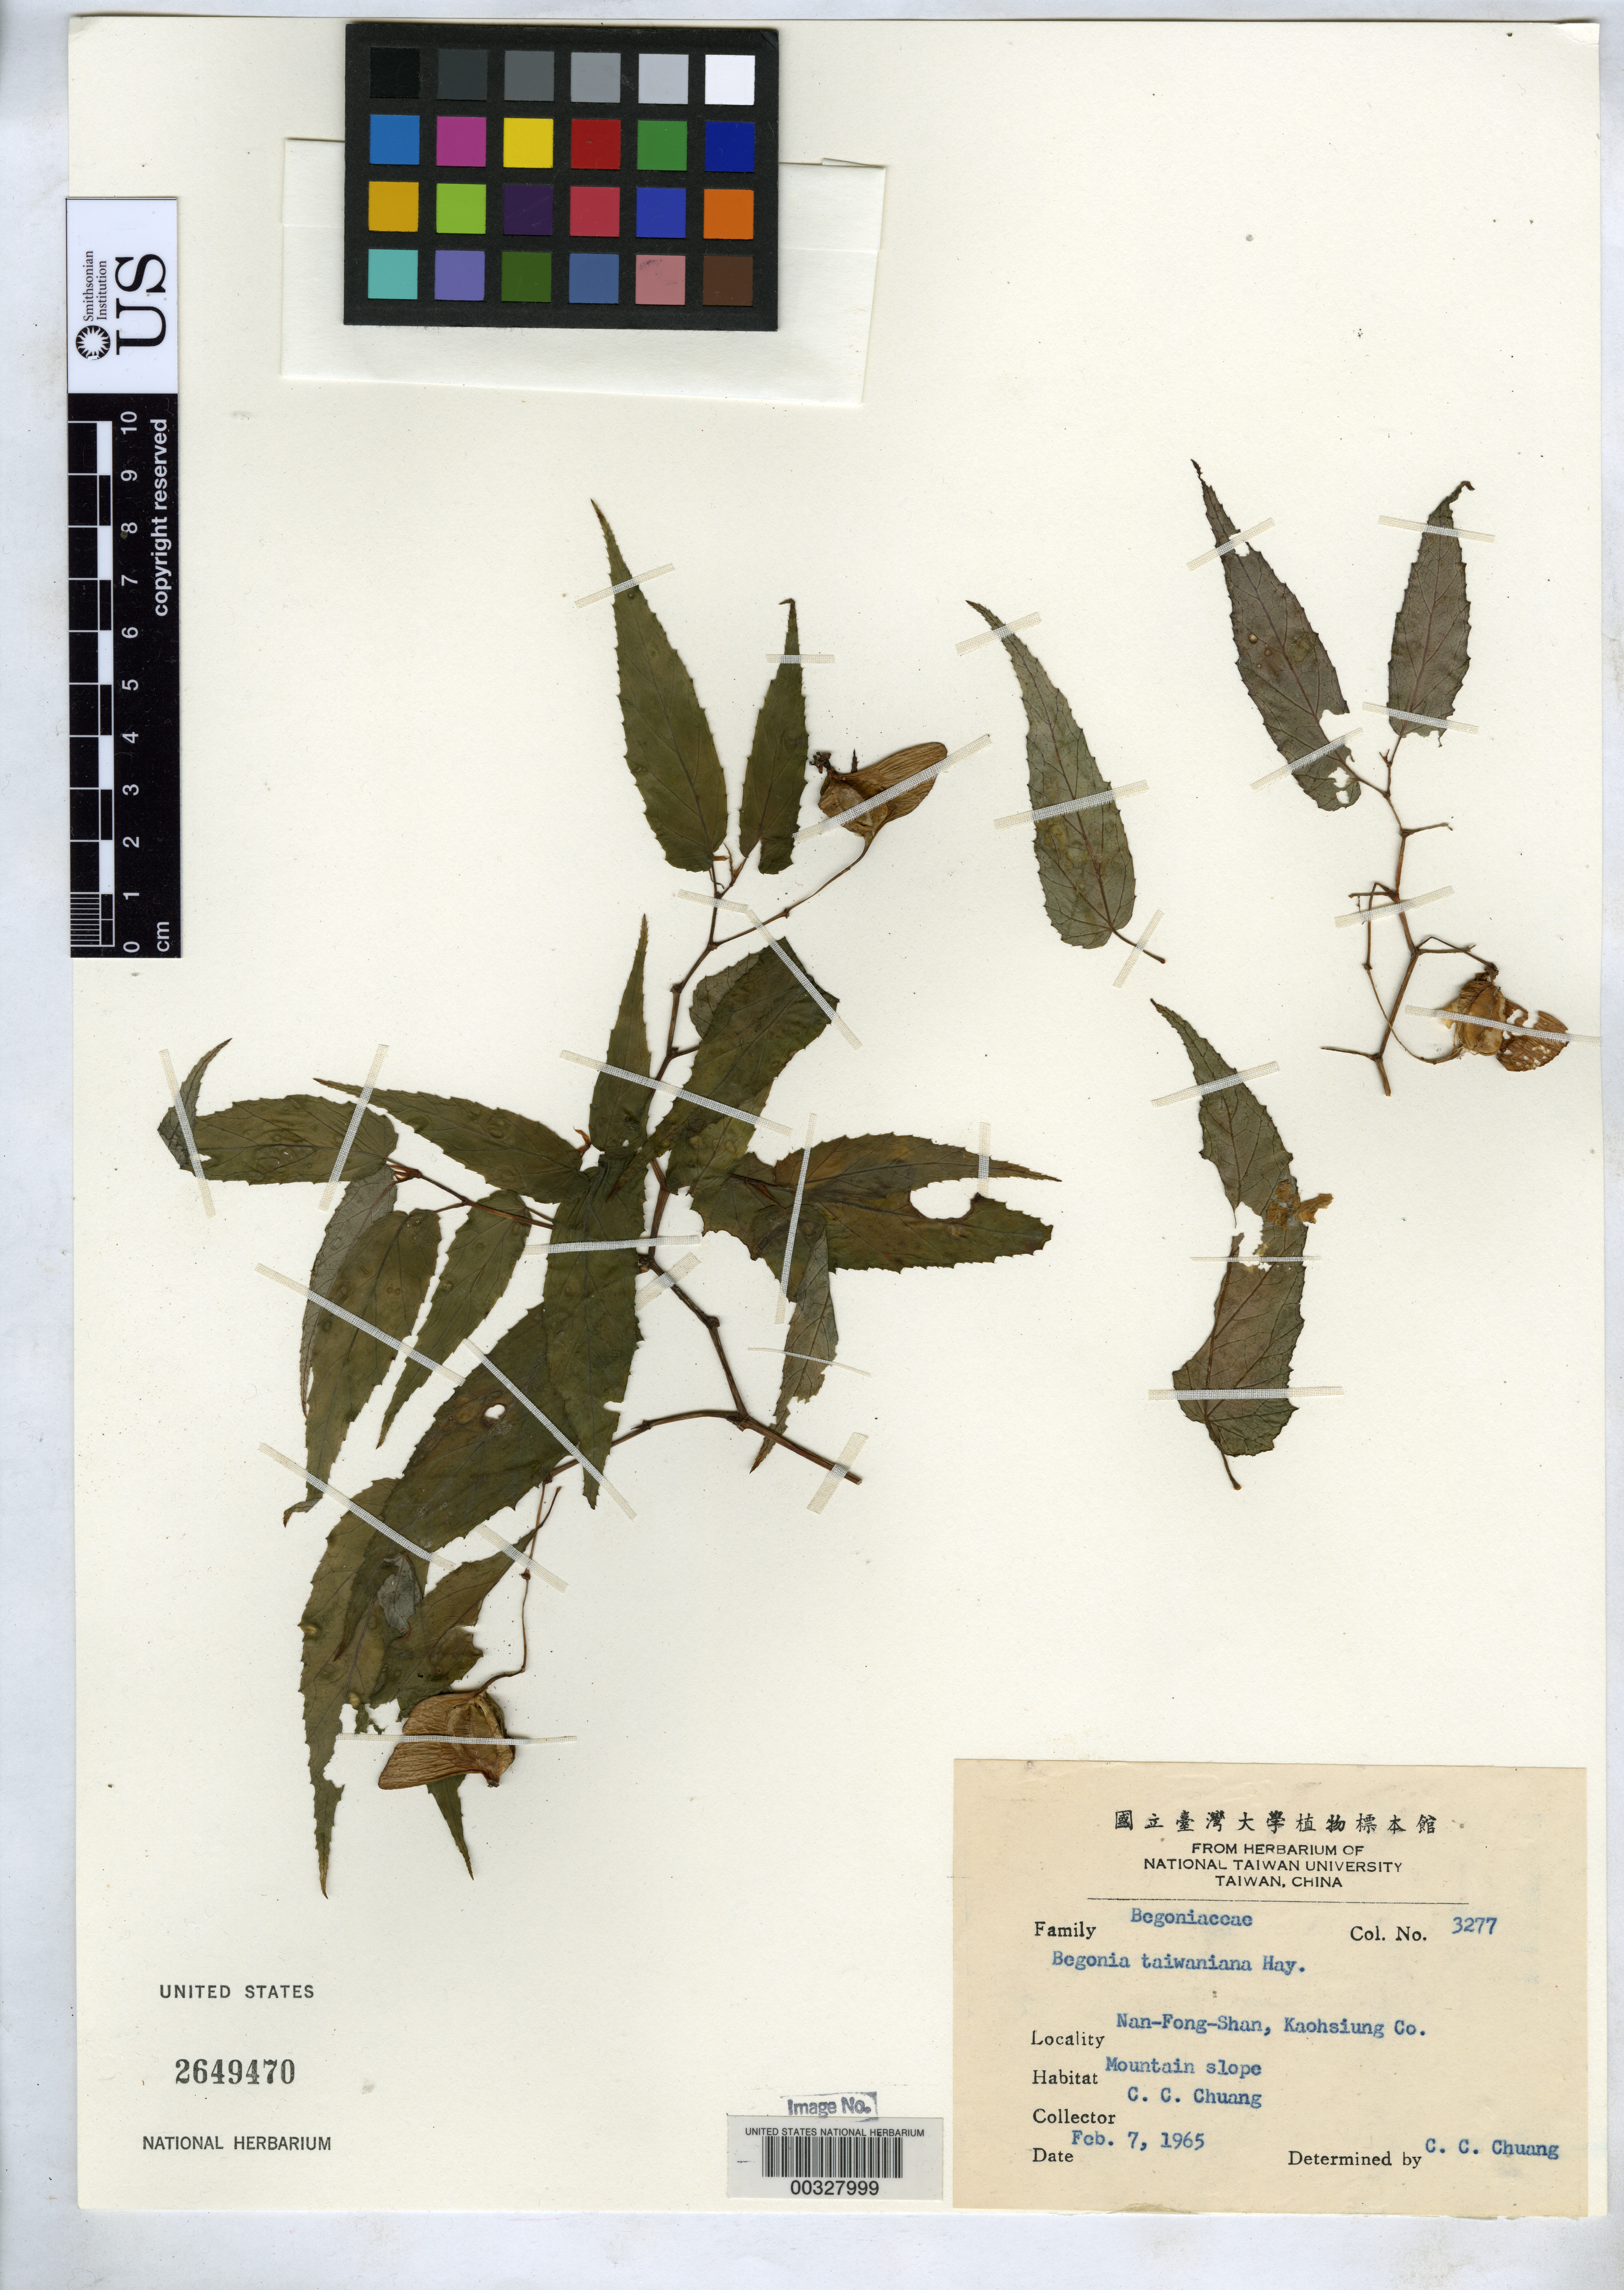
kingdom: Plantae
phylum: Tracheophyta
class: Magnoliopsida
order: Cucurbitales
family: Begoniaceae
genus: Begonia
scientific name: Begonia taiwaniana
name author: Hayata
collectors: C. C. Chuang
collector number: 3277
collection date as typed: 07 Feb 1965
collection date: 1965-02-07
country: Taiwan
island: Taiwan [Formosa]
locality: Nan-fong-shan, kaoshiung co.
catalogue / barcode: US 2649470